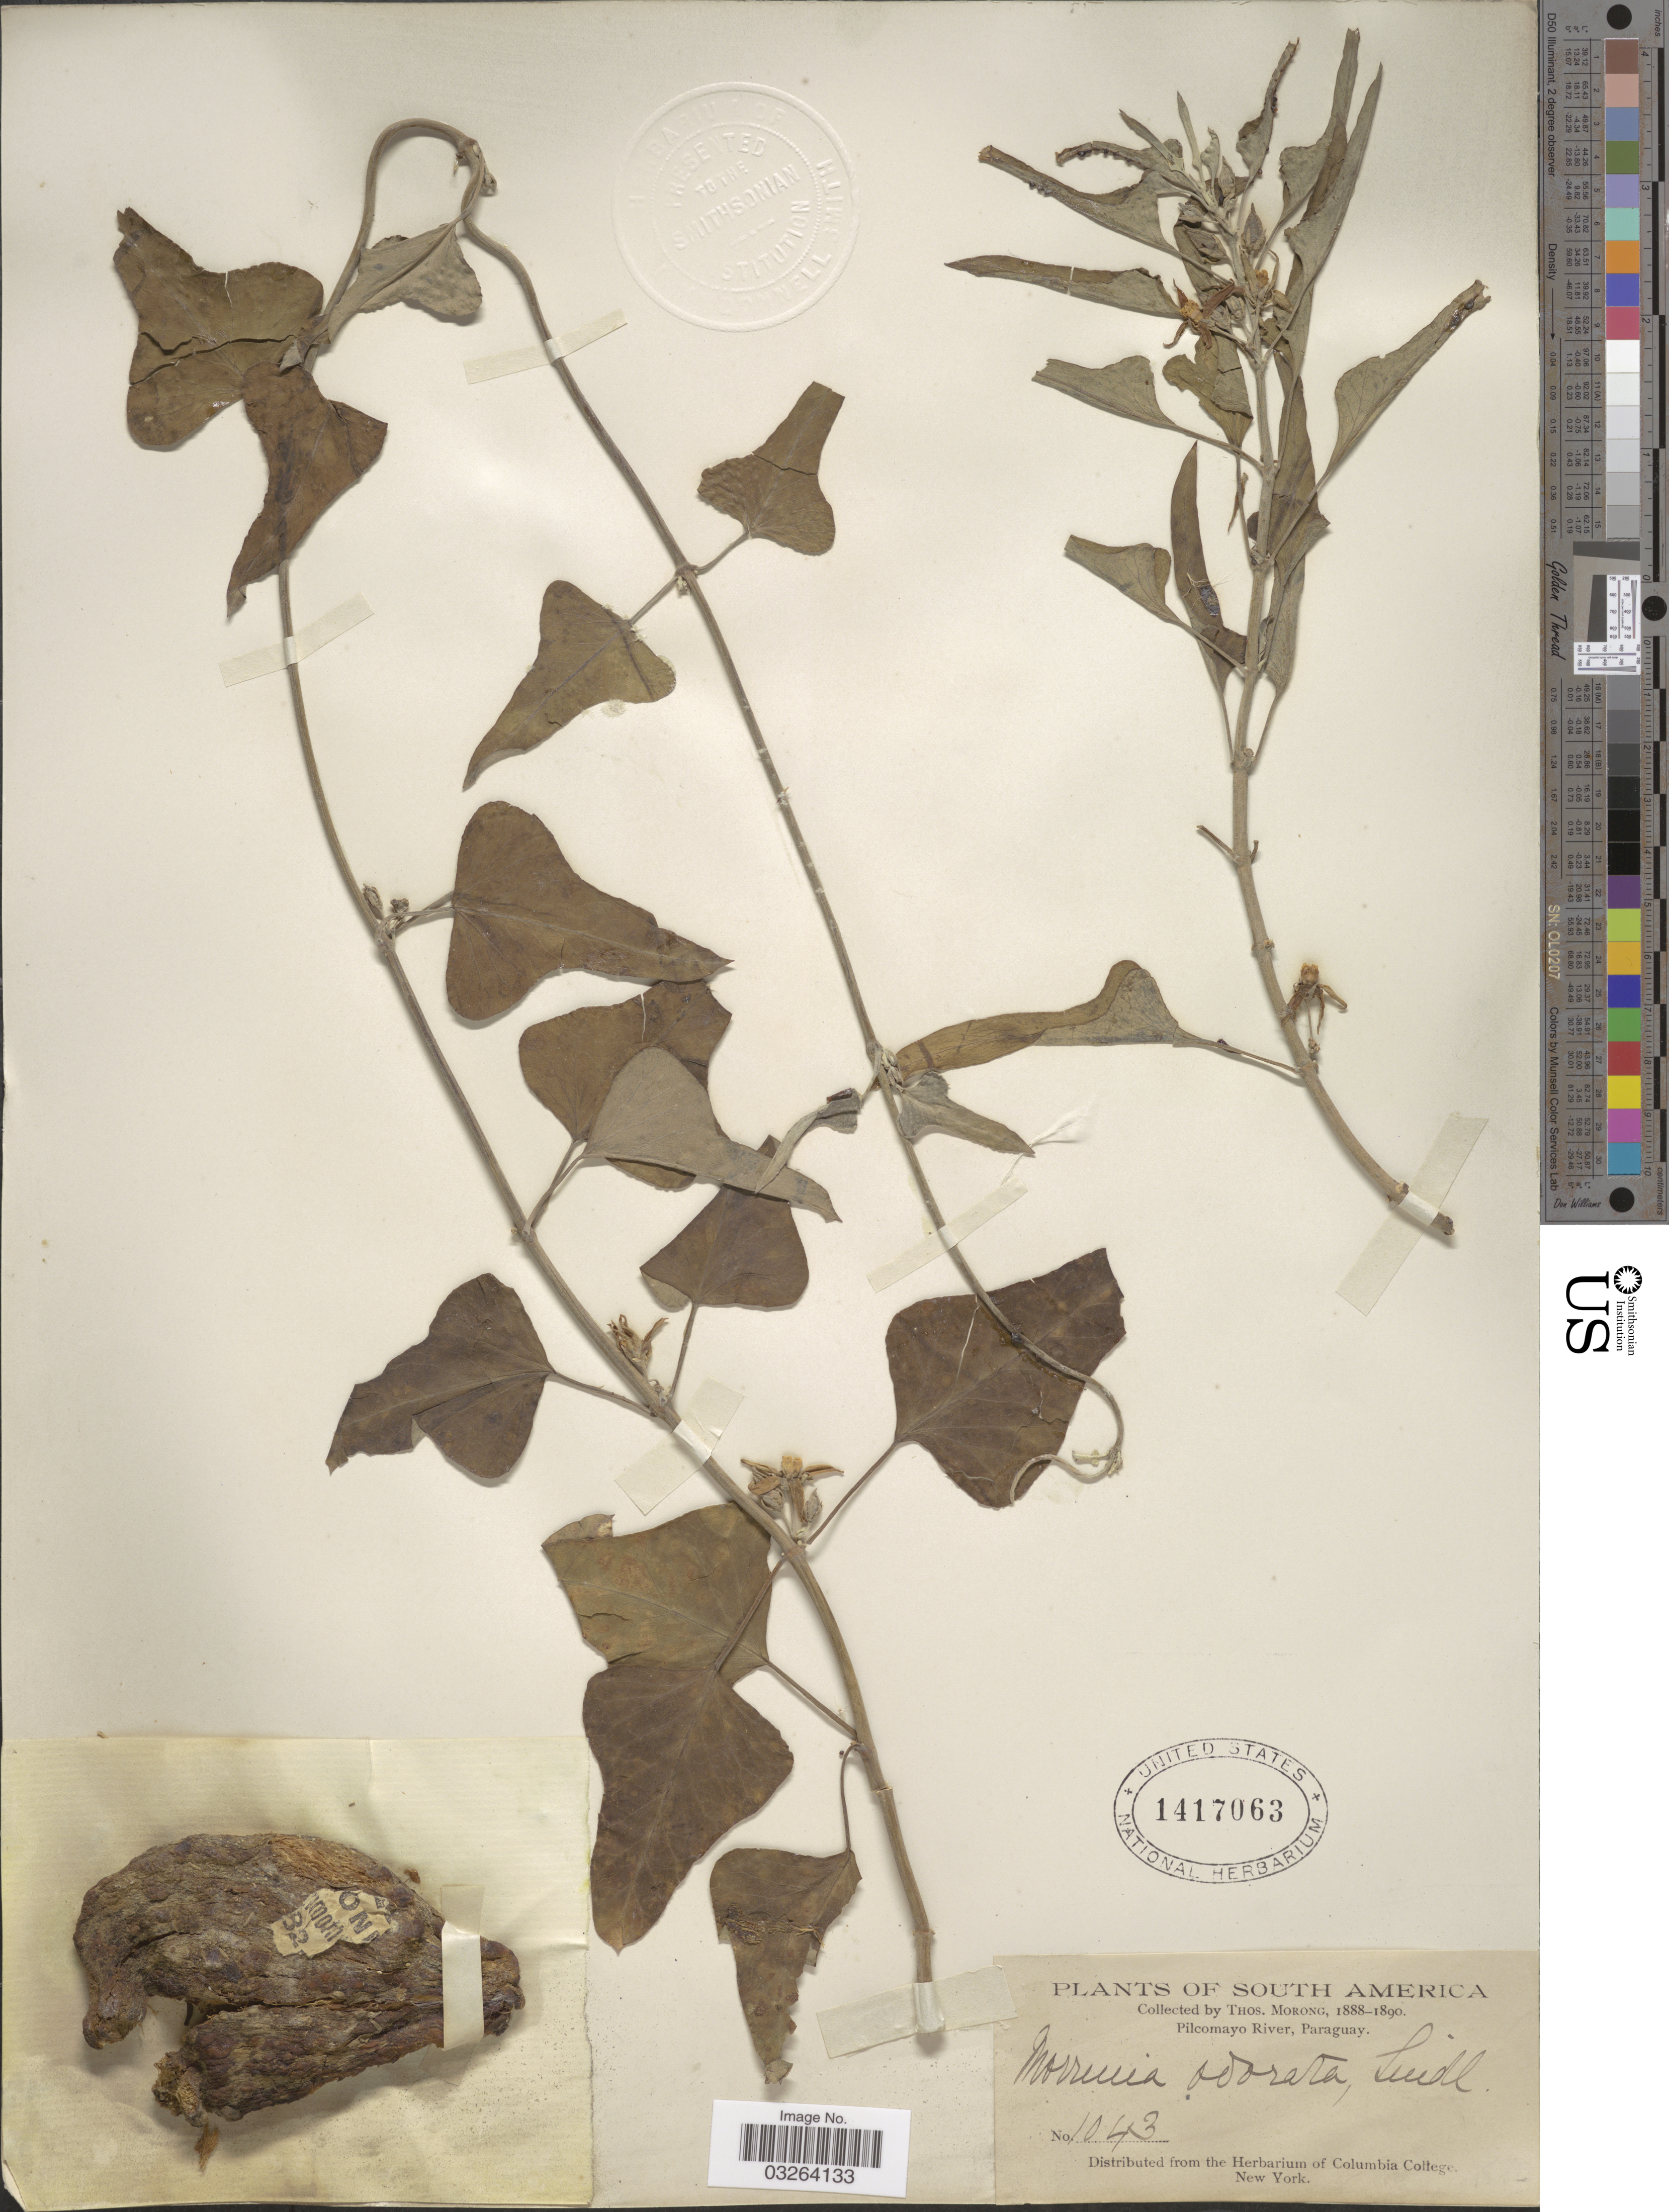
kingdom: Plantae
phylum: Tracheophyta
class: Magnoliopsida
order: Gentianales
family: Apocynaceae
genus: Morrenia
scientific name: Morrenia odorata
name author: (Hook. & Arn.) Lindl.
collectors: ex herb. T. Morong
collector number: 1043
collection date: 1888/1890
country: Paraguay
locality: South America. Pilcomayo River.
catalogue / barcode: US 1417063